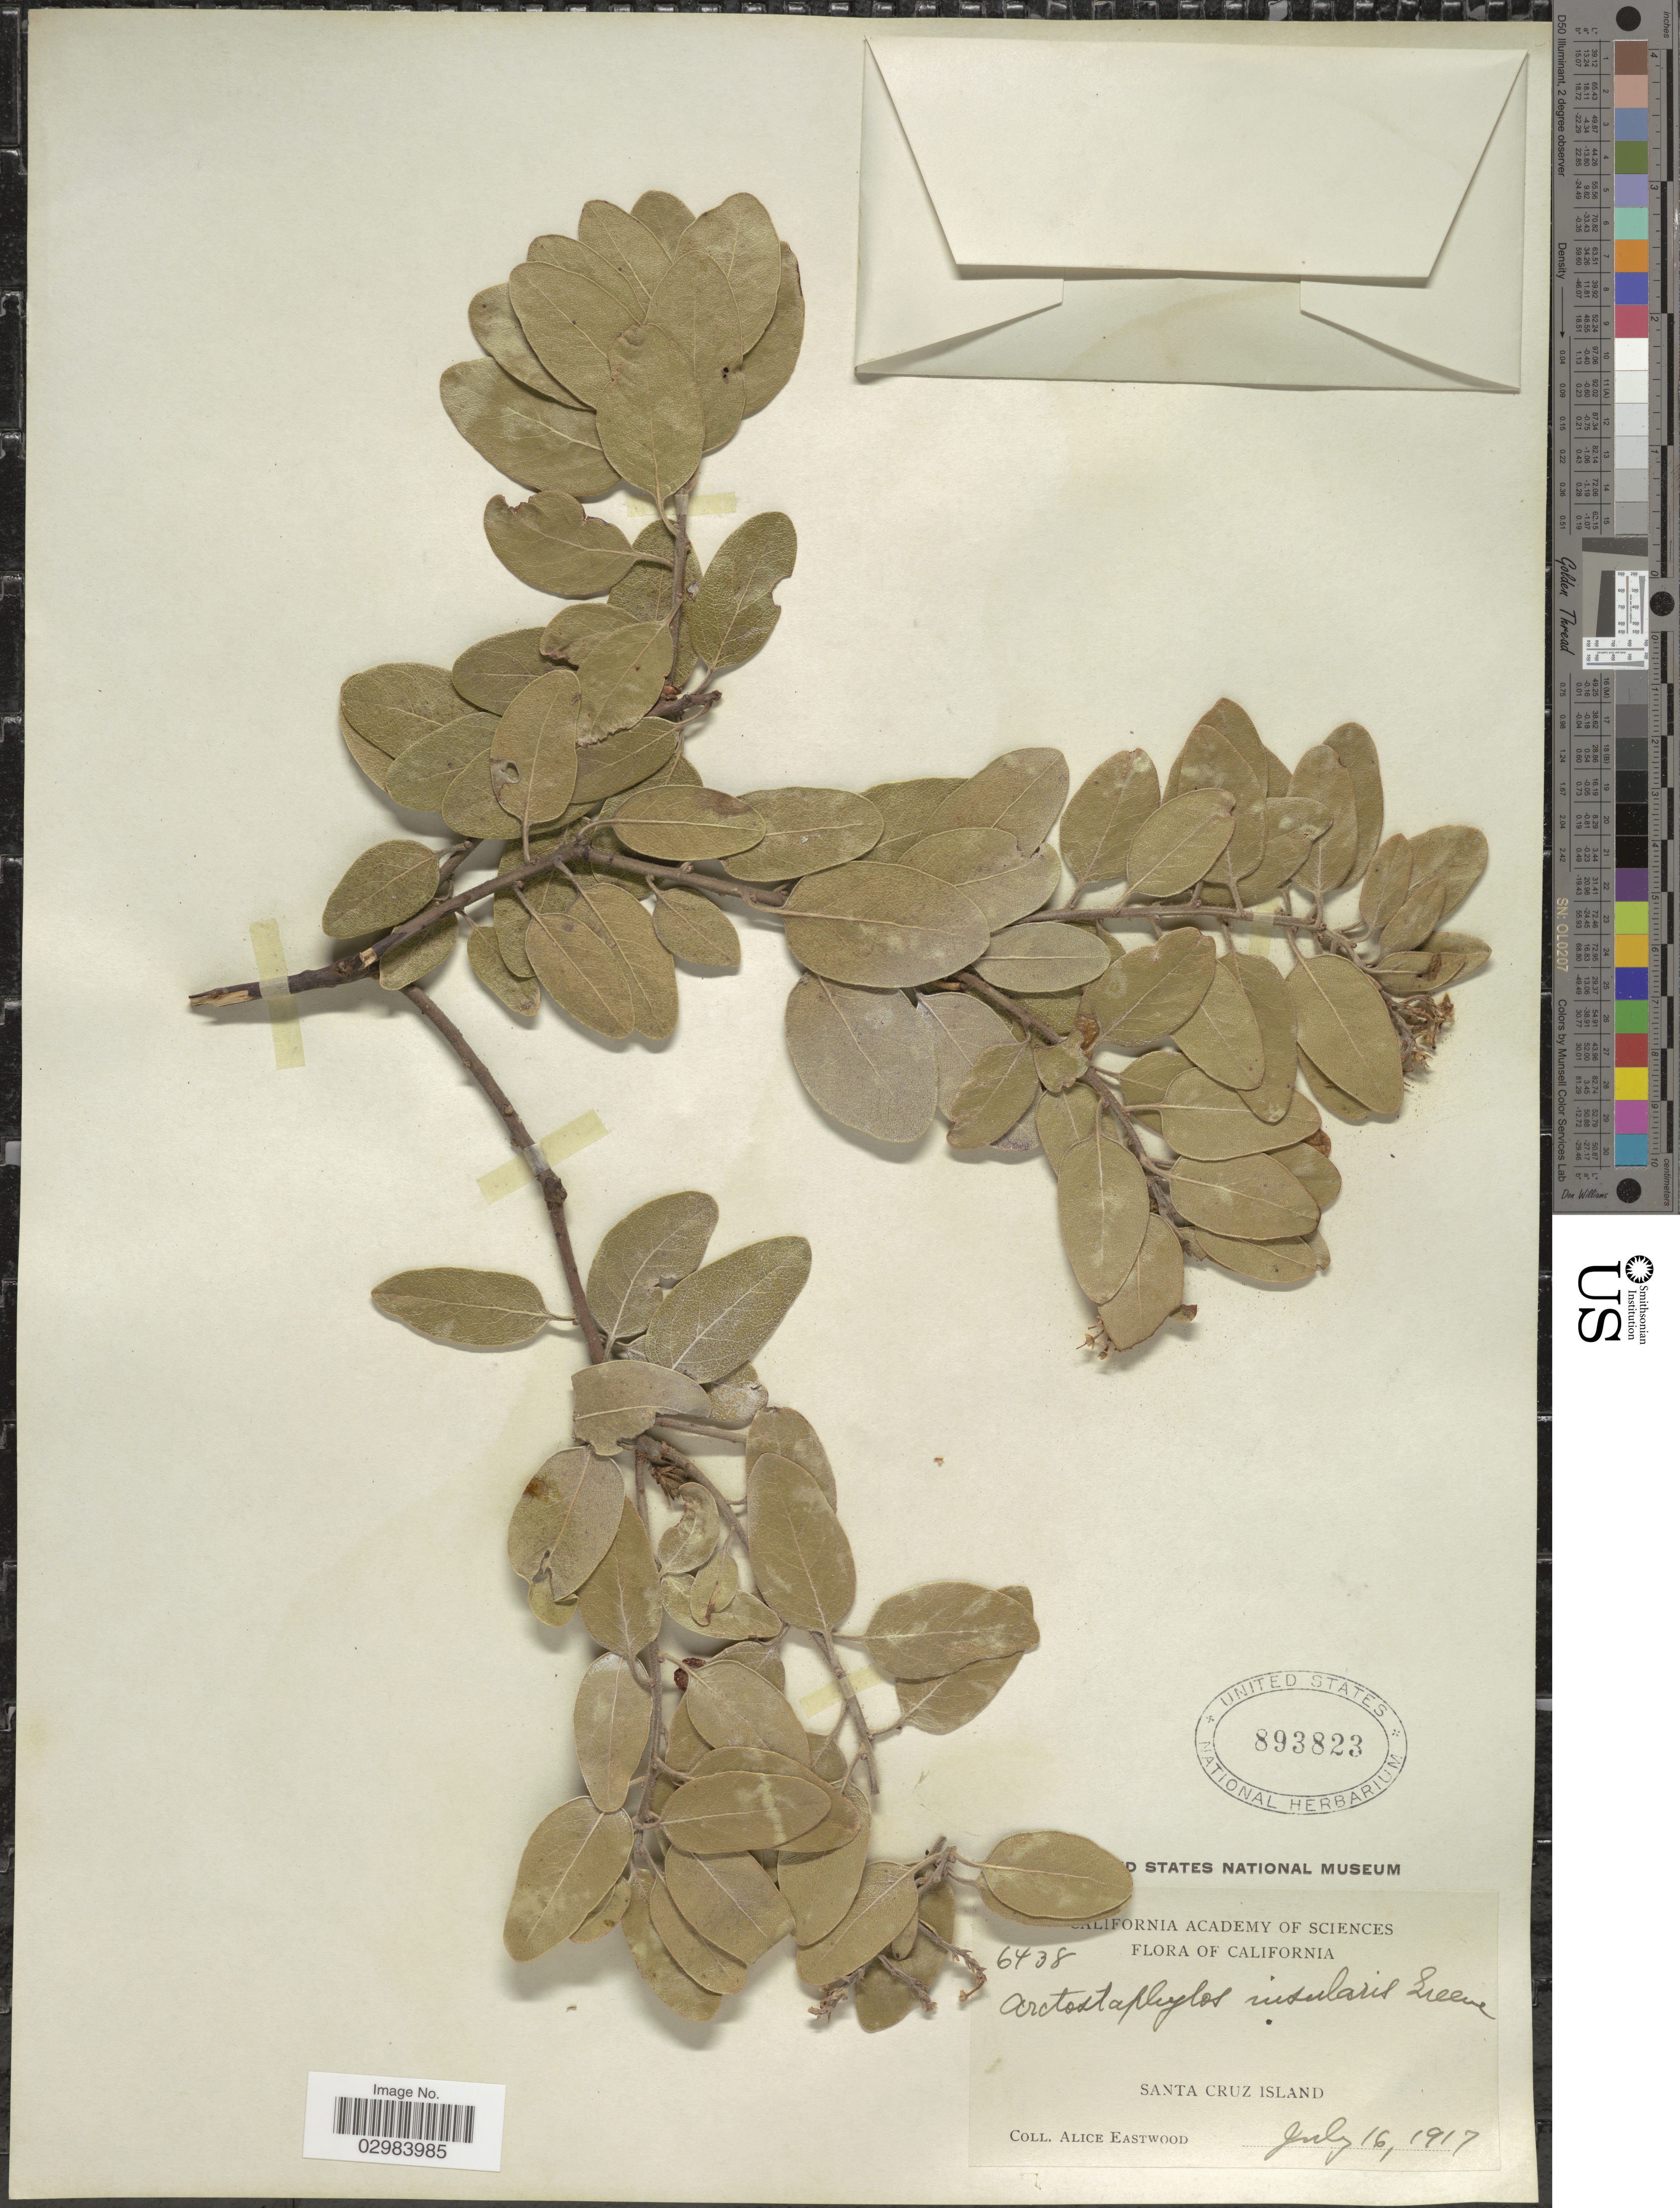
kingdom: Plantae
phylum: Tracheophyta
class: Magnoliopsida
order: Ericales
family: Ericaceae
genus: Arctostaphylos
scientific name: Arctostaphylos insularis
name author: Greene ex Parry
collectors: A. Eastwood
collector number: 6438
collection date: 1917-07-16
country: United States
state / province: California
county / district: Santa Barbara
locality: Santa Cruz Island.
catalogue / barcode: US 893823